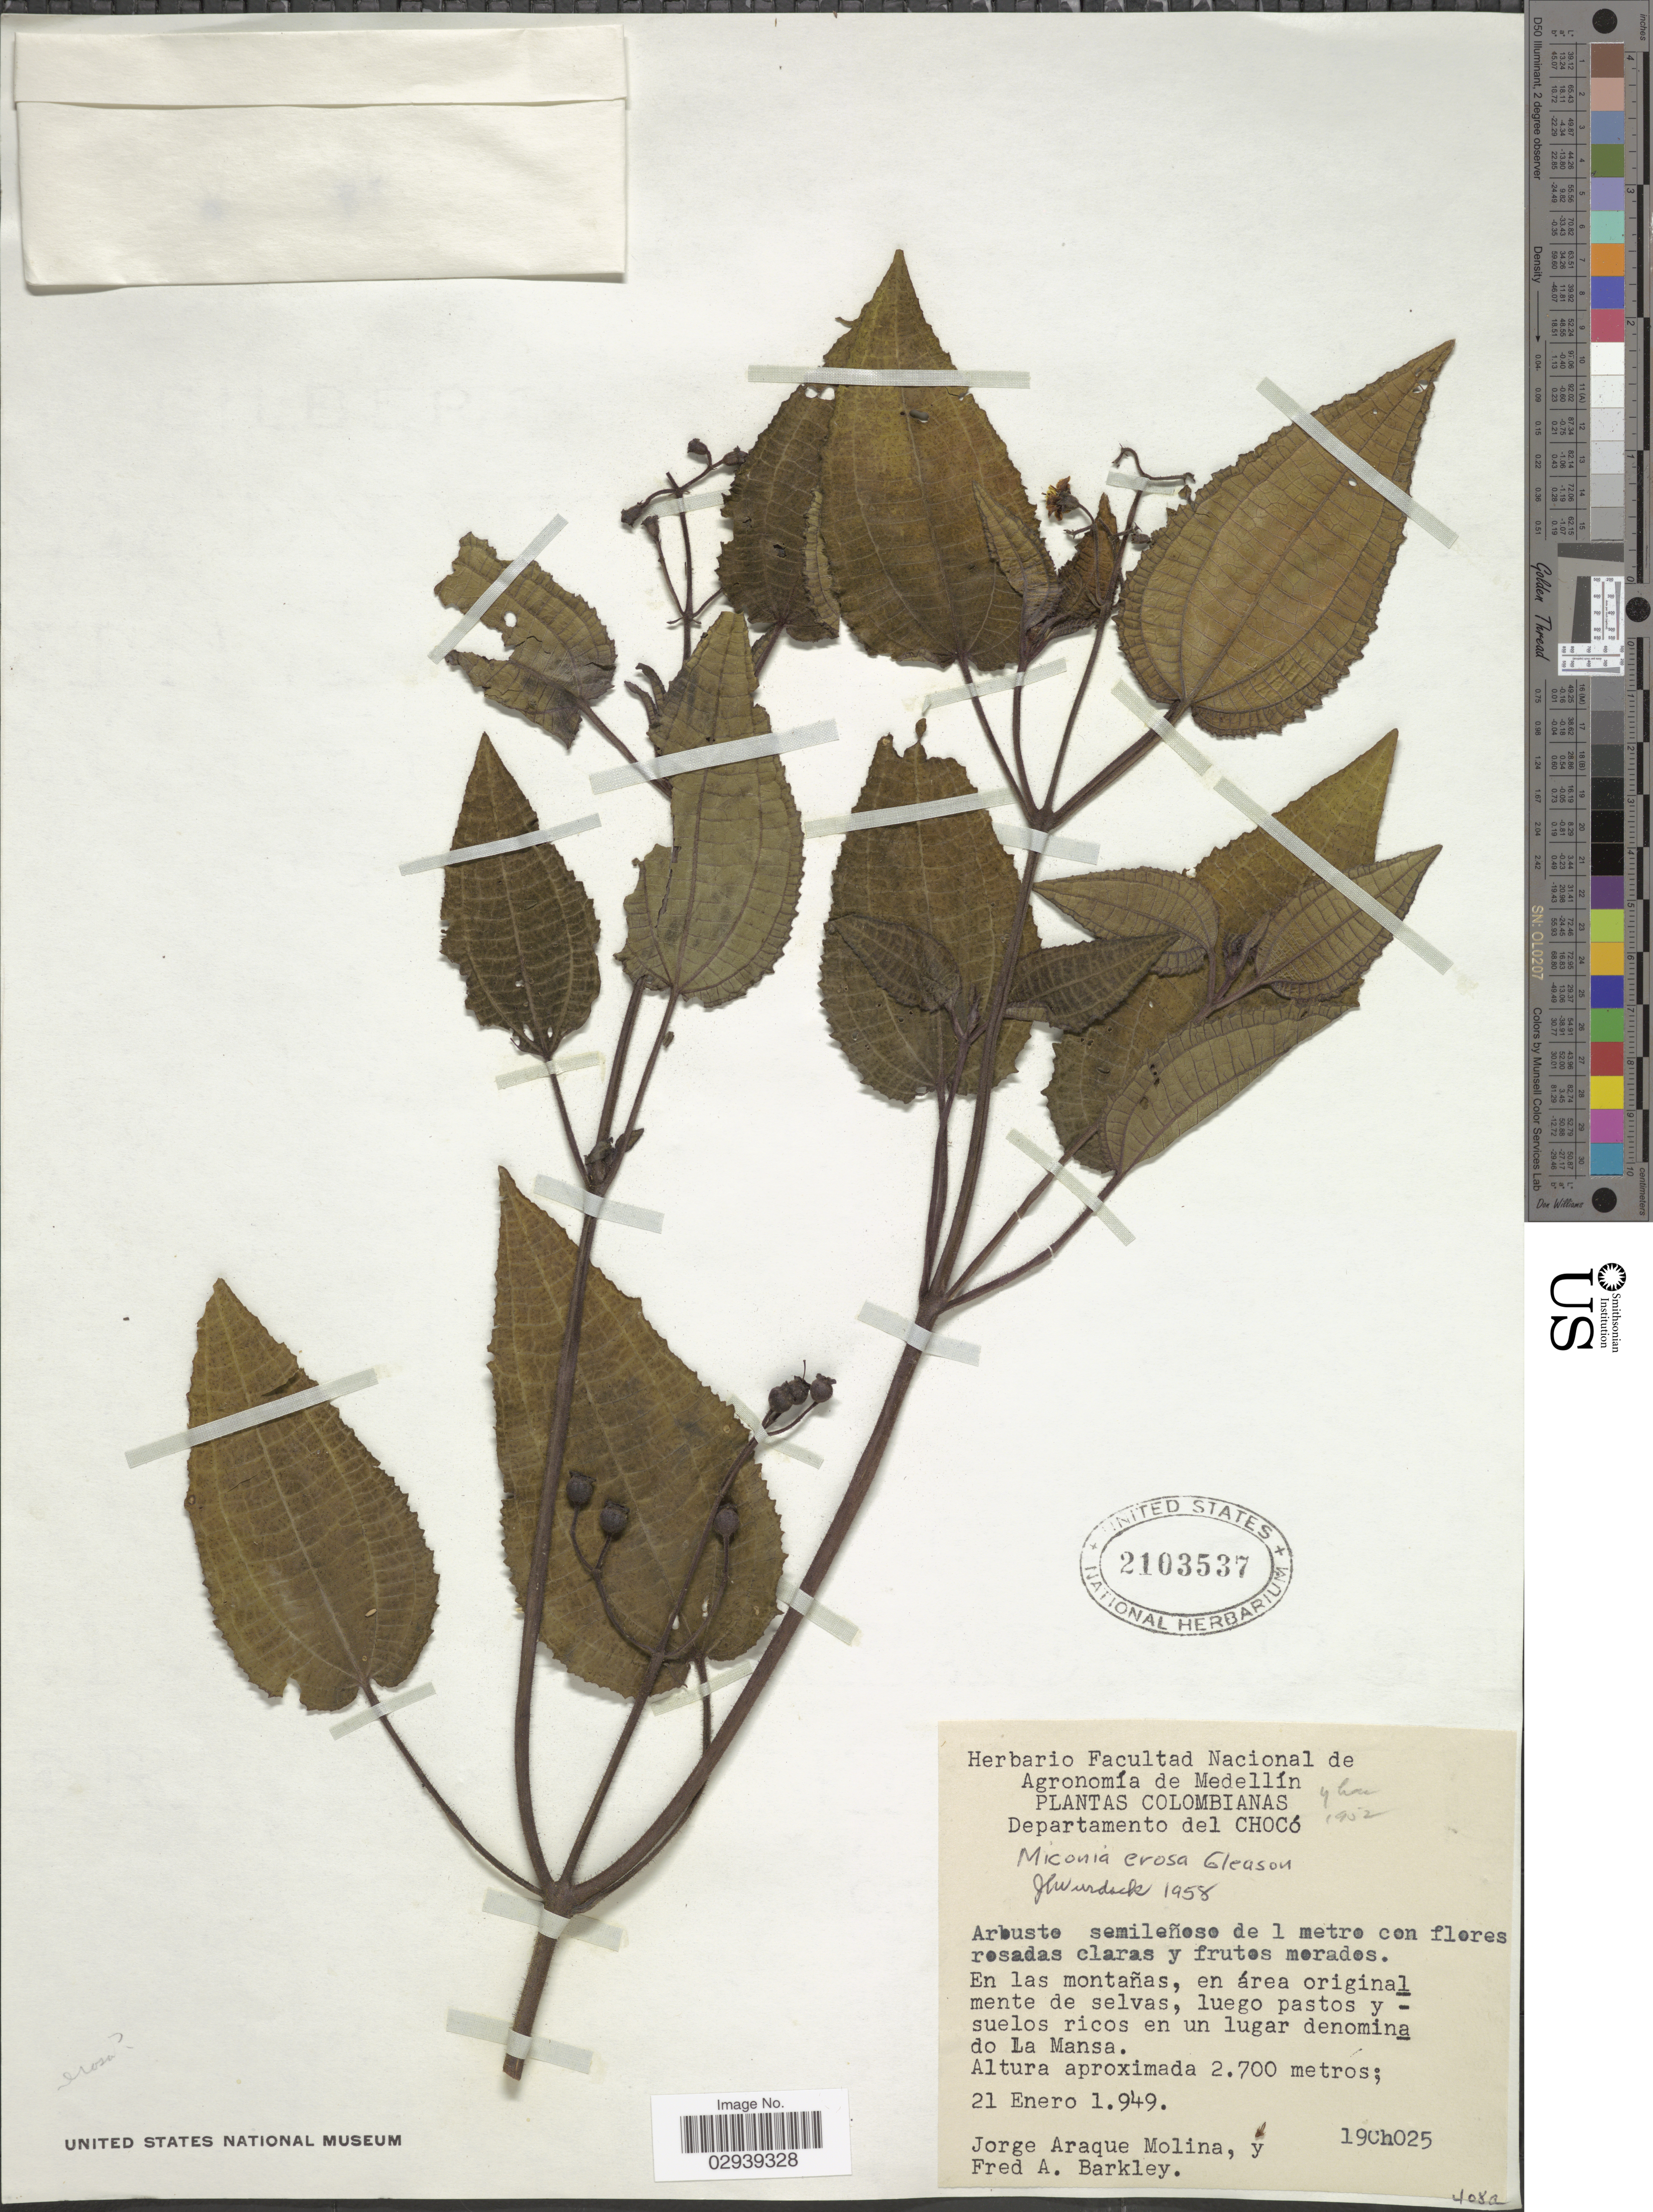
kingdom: Plantae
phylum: Tracheophyta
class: Magnoliopsida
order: Myrtales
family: Melastomataceae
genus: Miconia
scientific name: Miconia erosa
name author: Gleason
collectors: J. Araque Molina & F. A. Barkley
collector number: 19Ch025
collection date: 1949-01-21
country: Colombia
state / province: Chocó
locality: Departamento del Chocó. En un lugar denominado La Mansa.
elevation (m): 2700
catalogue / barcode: US 2103537